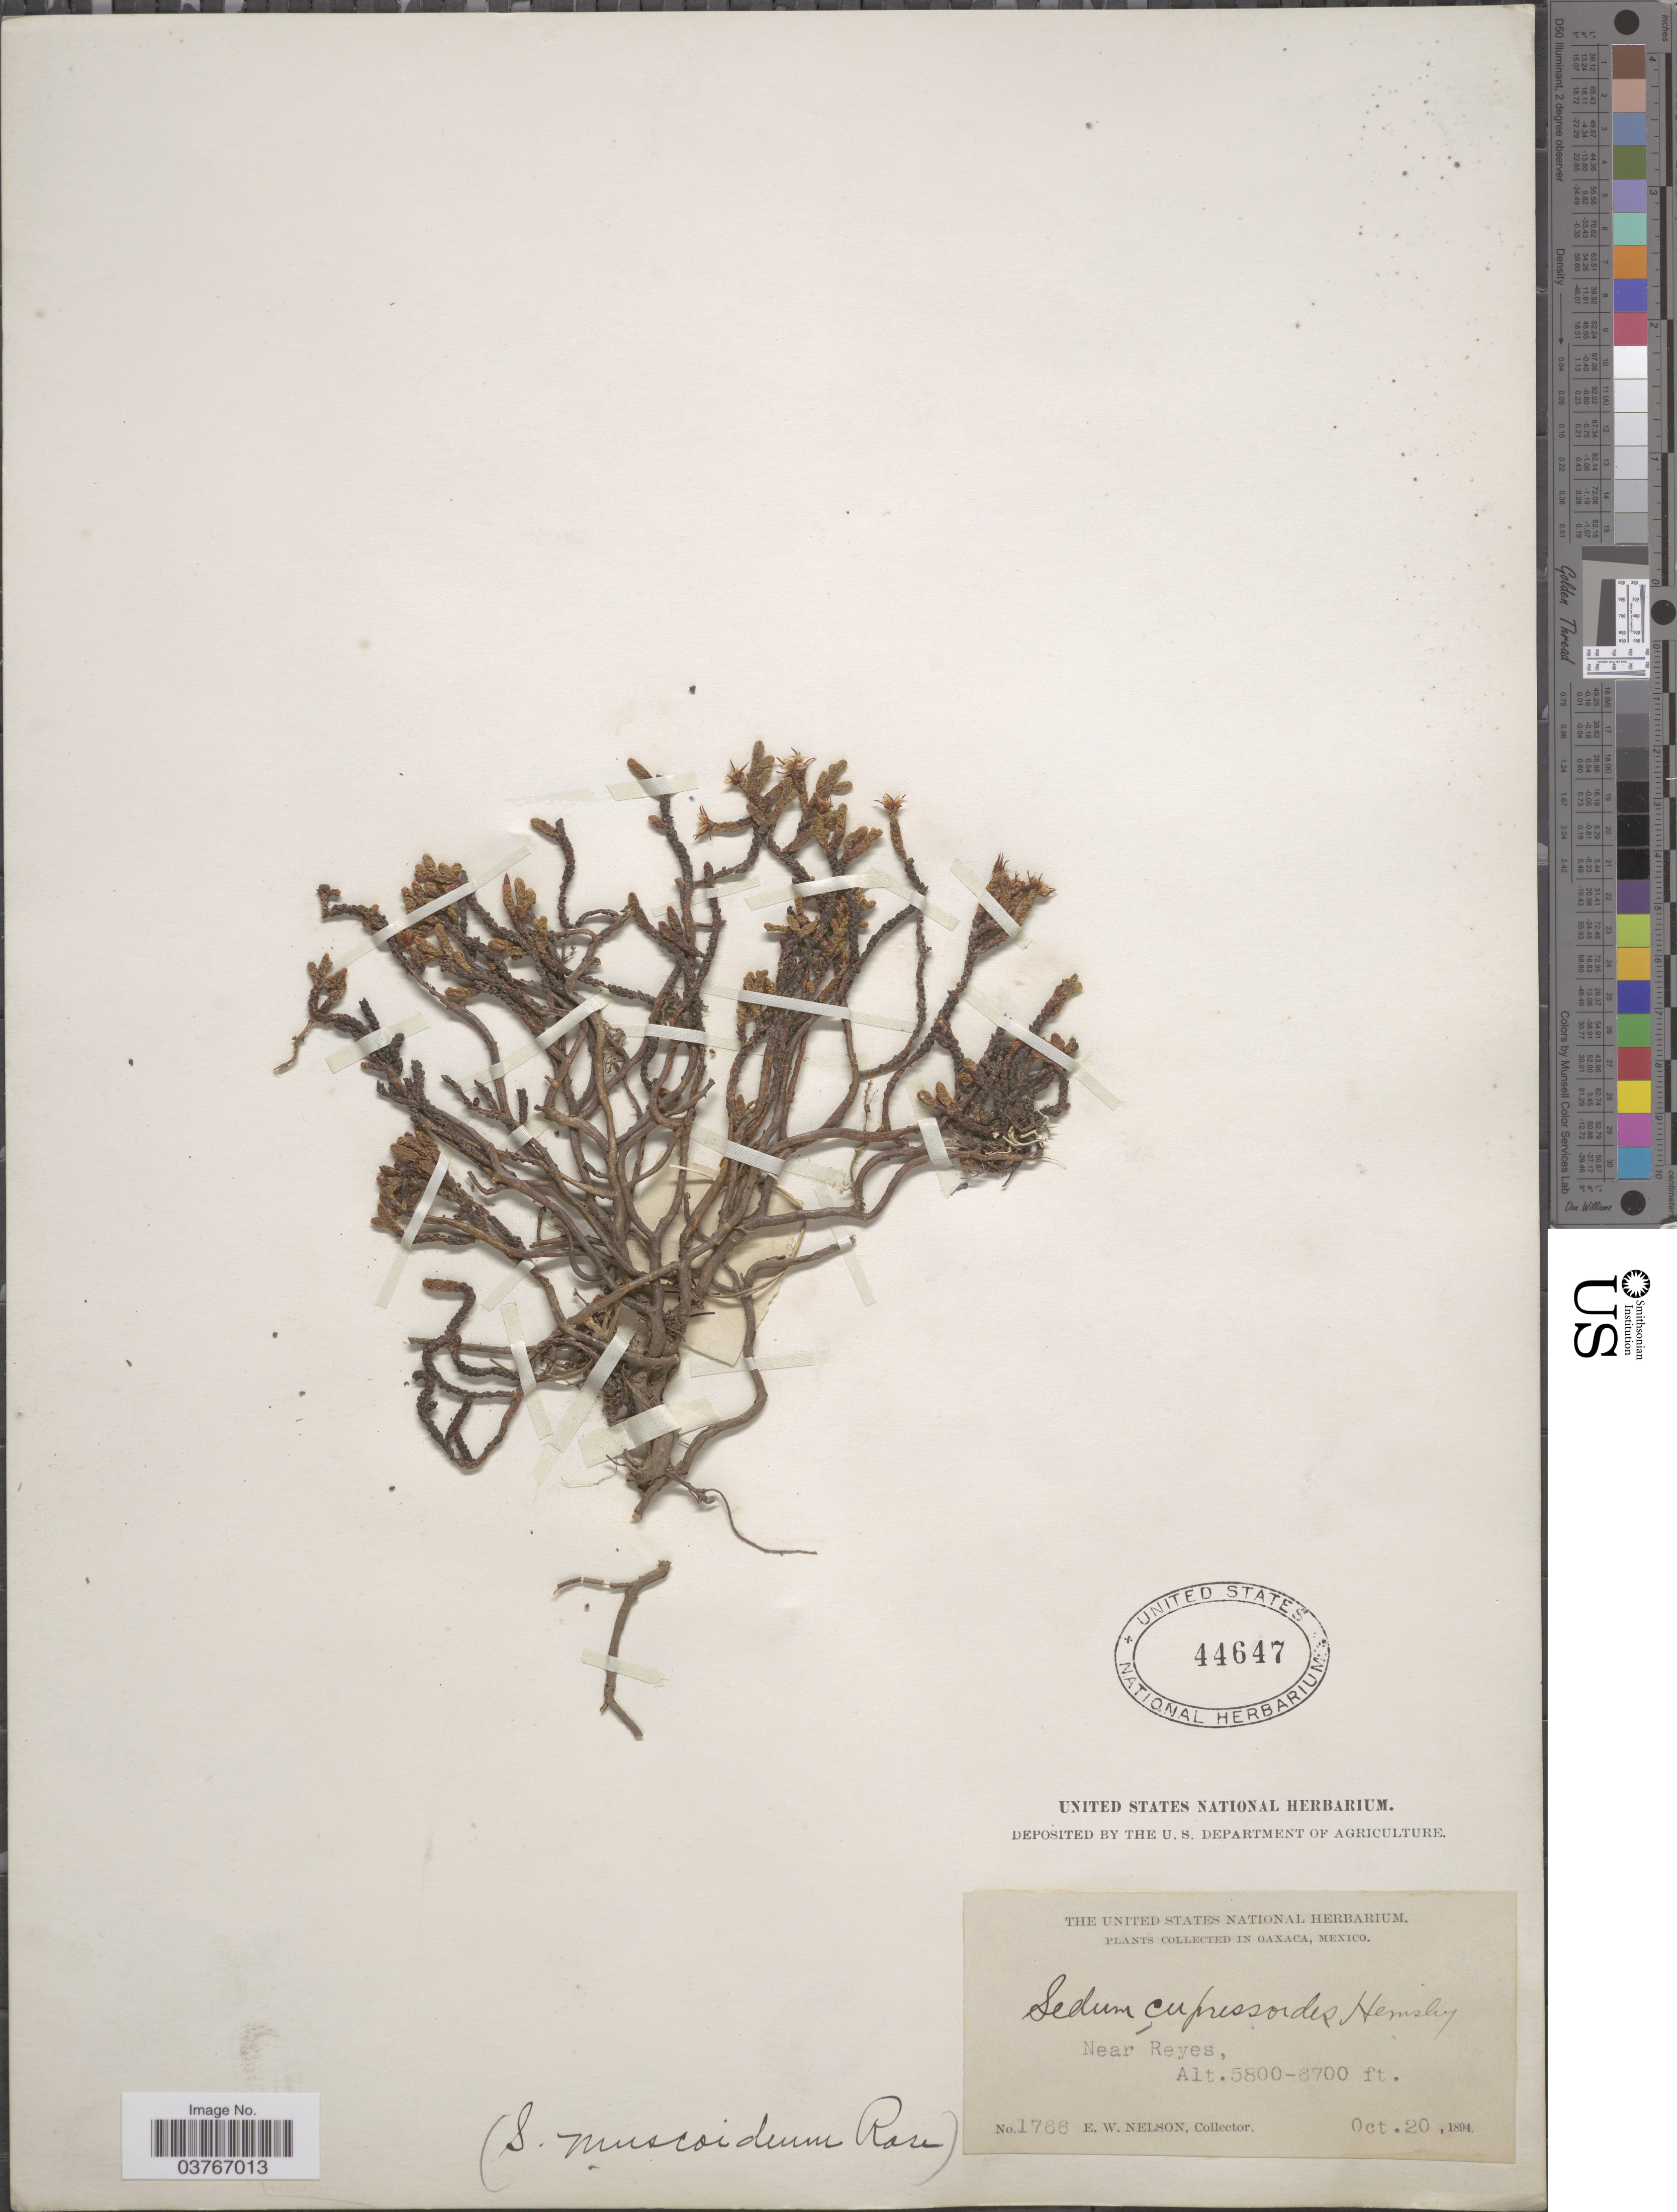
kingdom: Plantae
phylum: Tracheophyta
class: Magnoliopsida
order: Saxifragales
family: Crassulaceae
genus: Sedum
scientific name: Sedum cupressoides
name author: Hemsl.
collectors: E. W. Nelson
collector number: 1766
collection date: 1894-10-20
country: Mexico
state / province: Oaxaca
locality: Near Reyes.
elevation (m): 1768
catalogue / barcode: US 44647